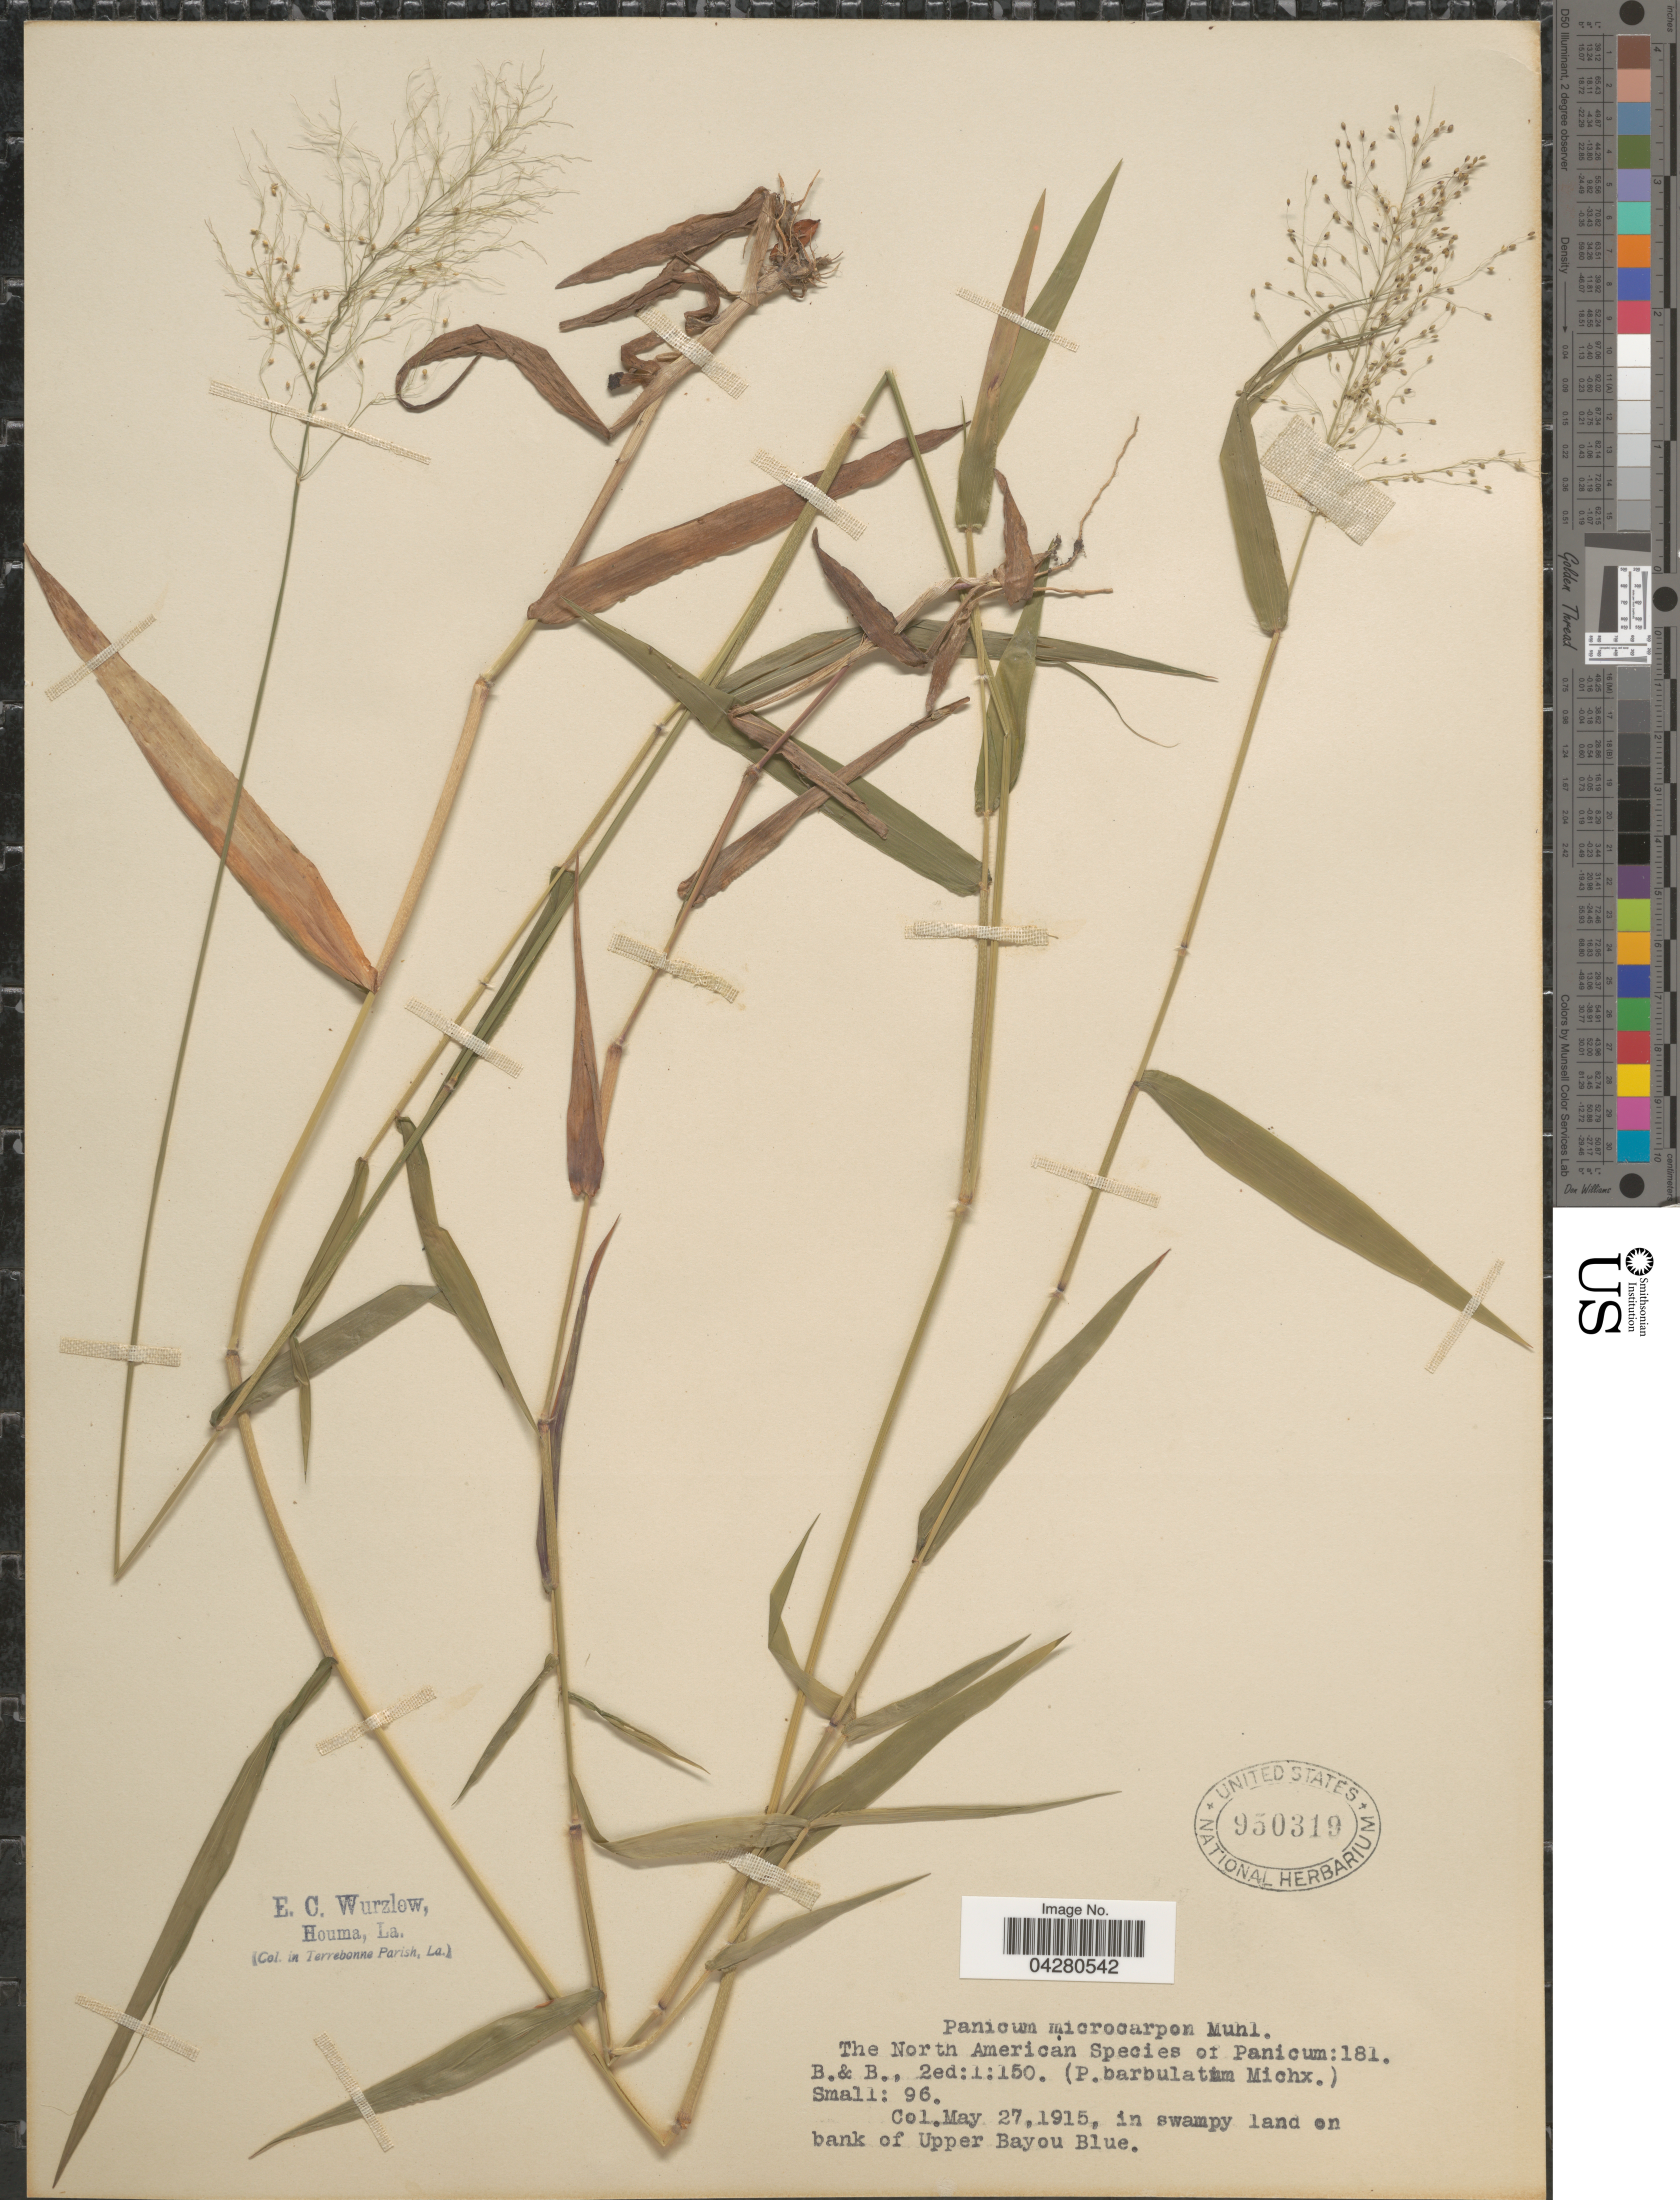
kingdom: Plantae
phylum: Tracheophyta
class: Liliopsida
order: Poales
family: Poaceae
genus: Dichanthelium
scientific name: Dichanthelium dichotomum var. dichotomum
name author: (L.) Gould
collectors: -- Small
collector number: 96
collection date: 1915-05-27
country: United States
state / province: Louisiana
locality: In swampy land on bank of Upper Bayou Blue.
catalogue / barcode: US 950319